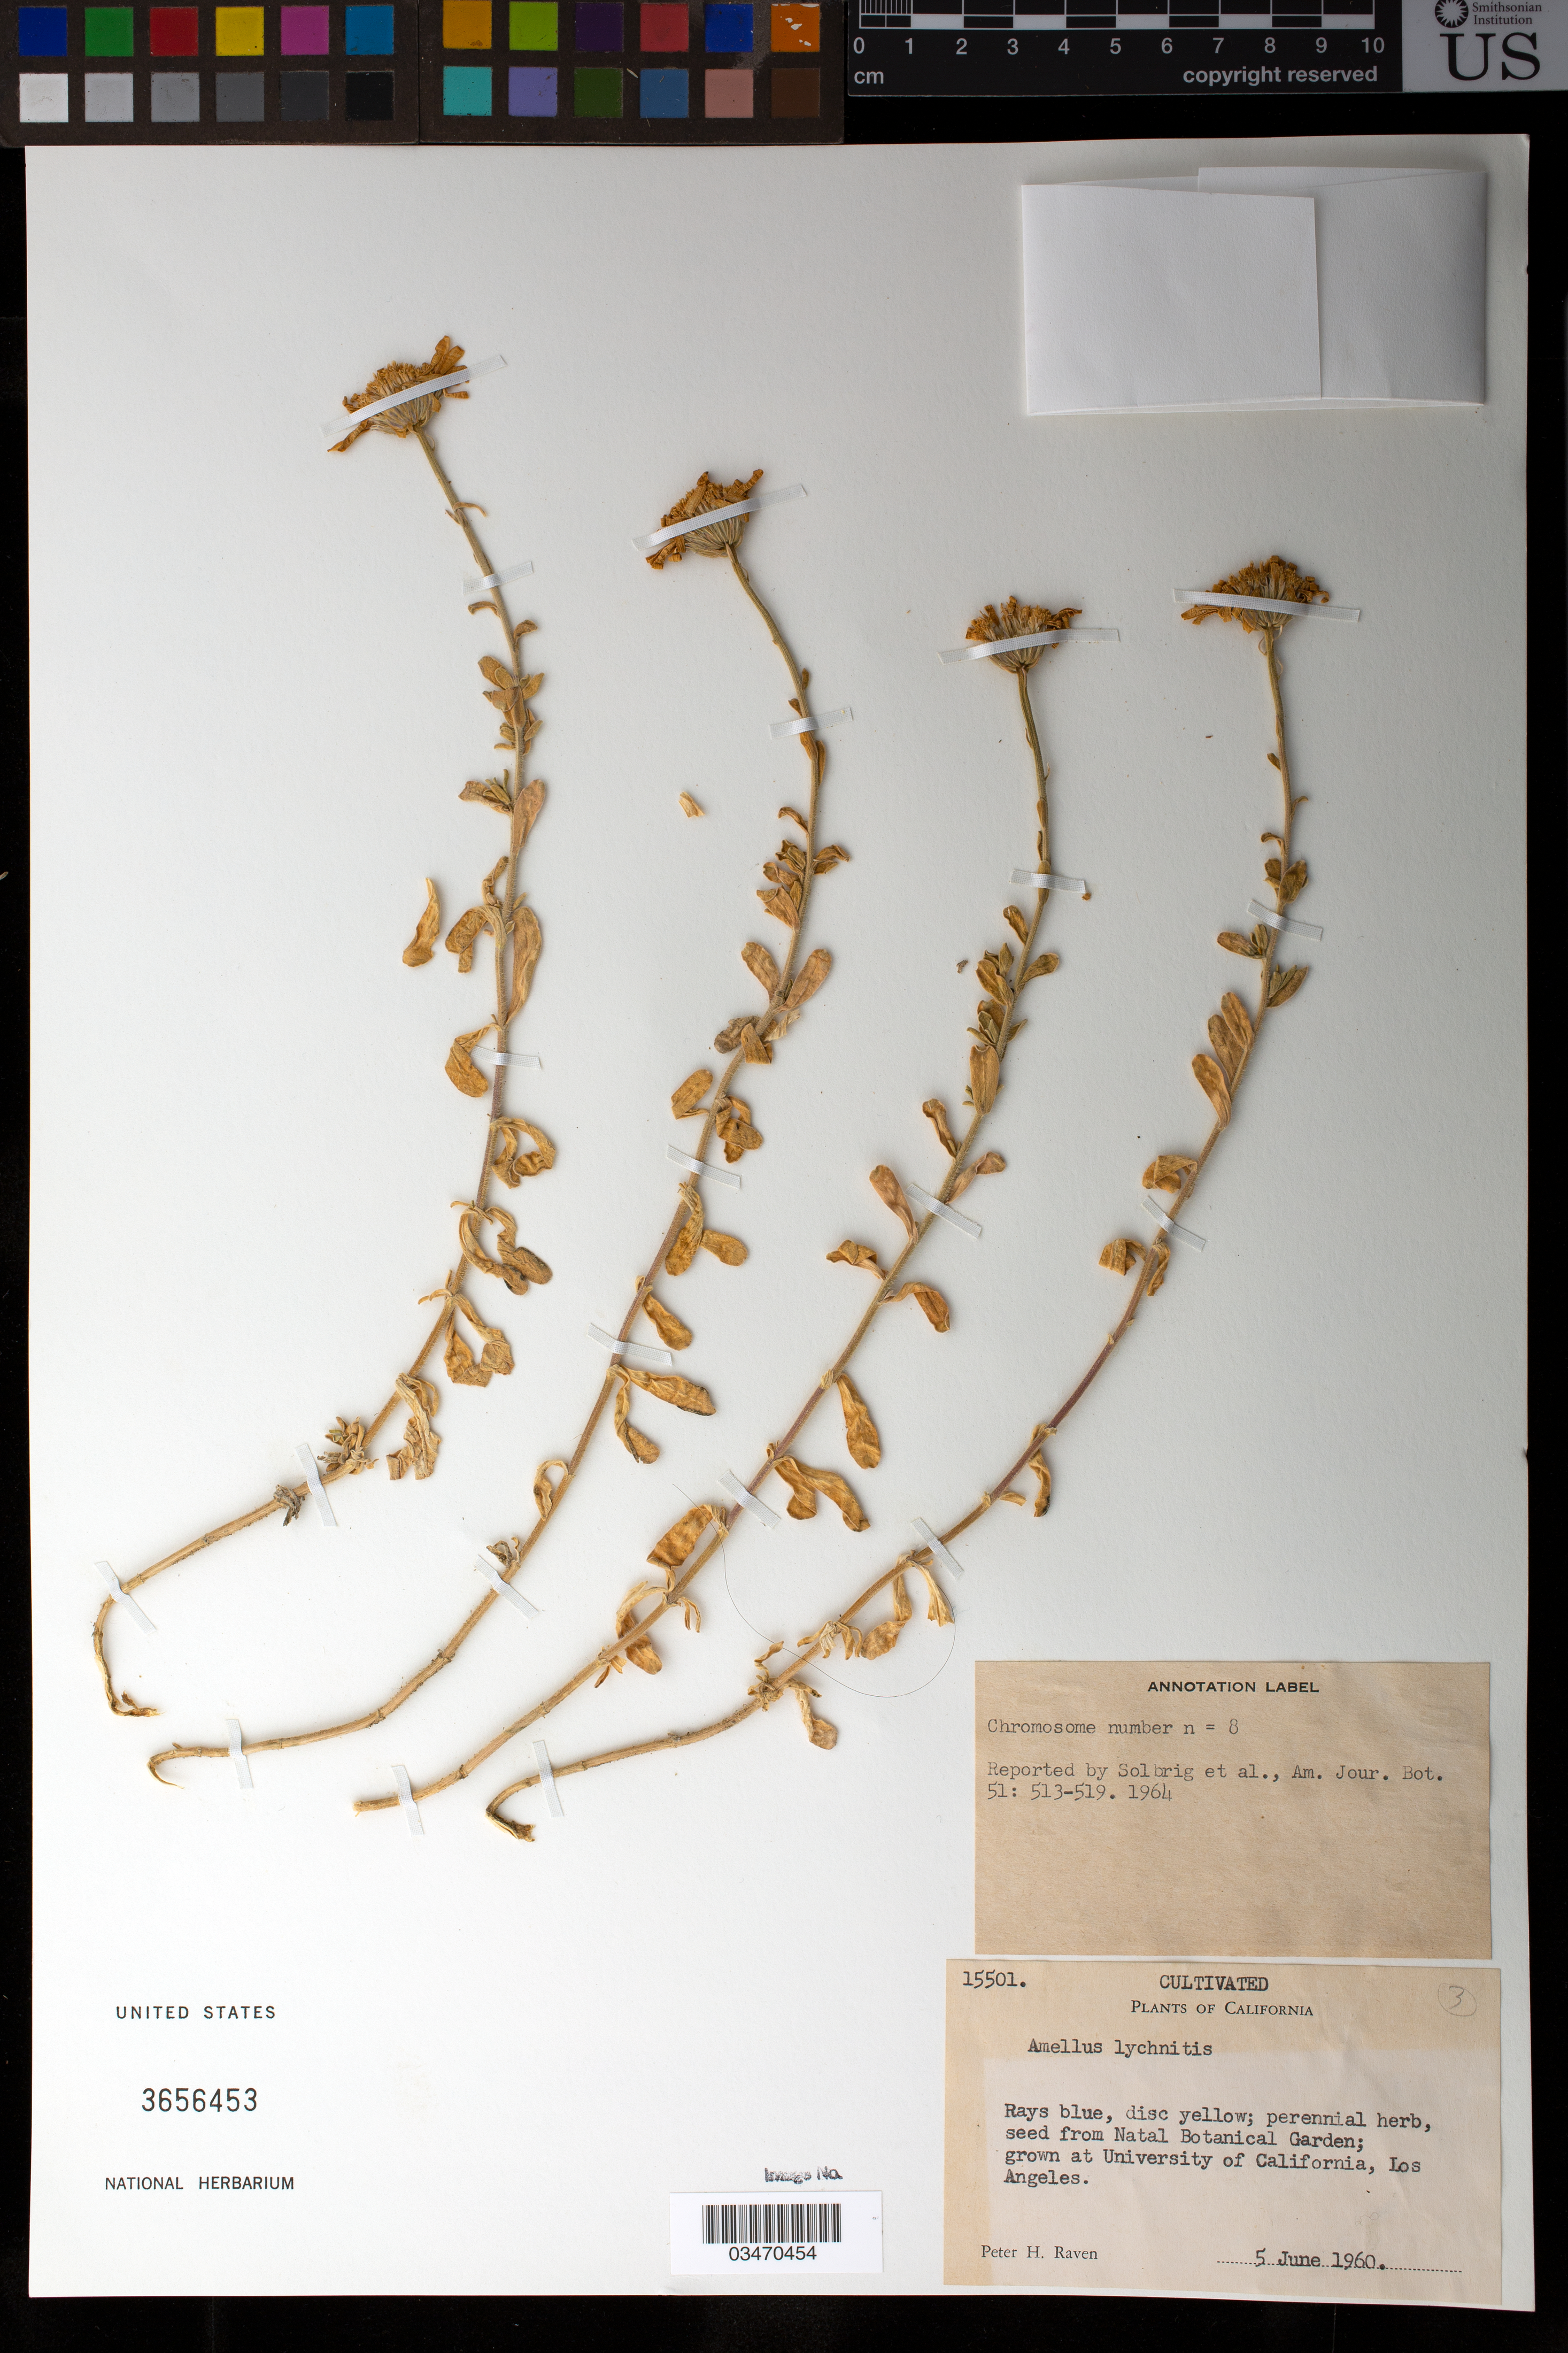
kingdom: Plantae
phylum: Tracheophyta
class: Magnoliopsida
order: Asterales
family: Asteraceae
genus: Amellus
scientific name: Amellus lychnitis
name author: L.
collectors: P. H. Raven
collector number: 15501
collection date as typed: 5 Jun 1960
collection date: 1960-06-05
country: United States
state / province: California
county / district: Los Angeles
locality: Natal Botanical Garden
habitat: Seeds from the Botanical Garden and grown at the University of California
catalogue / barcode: US 3656453